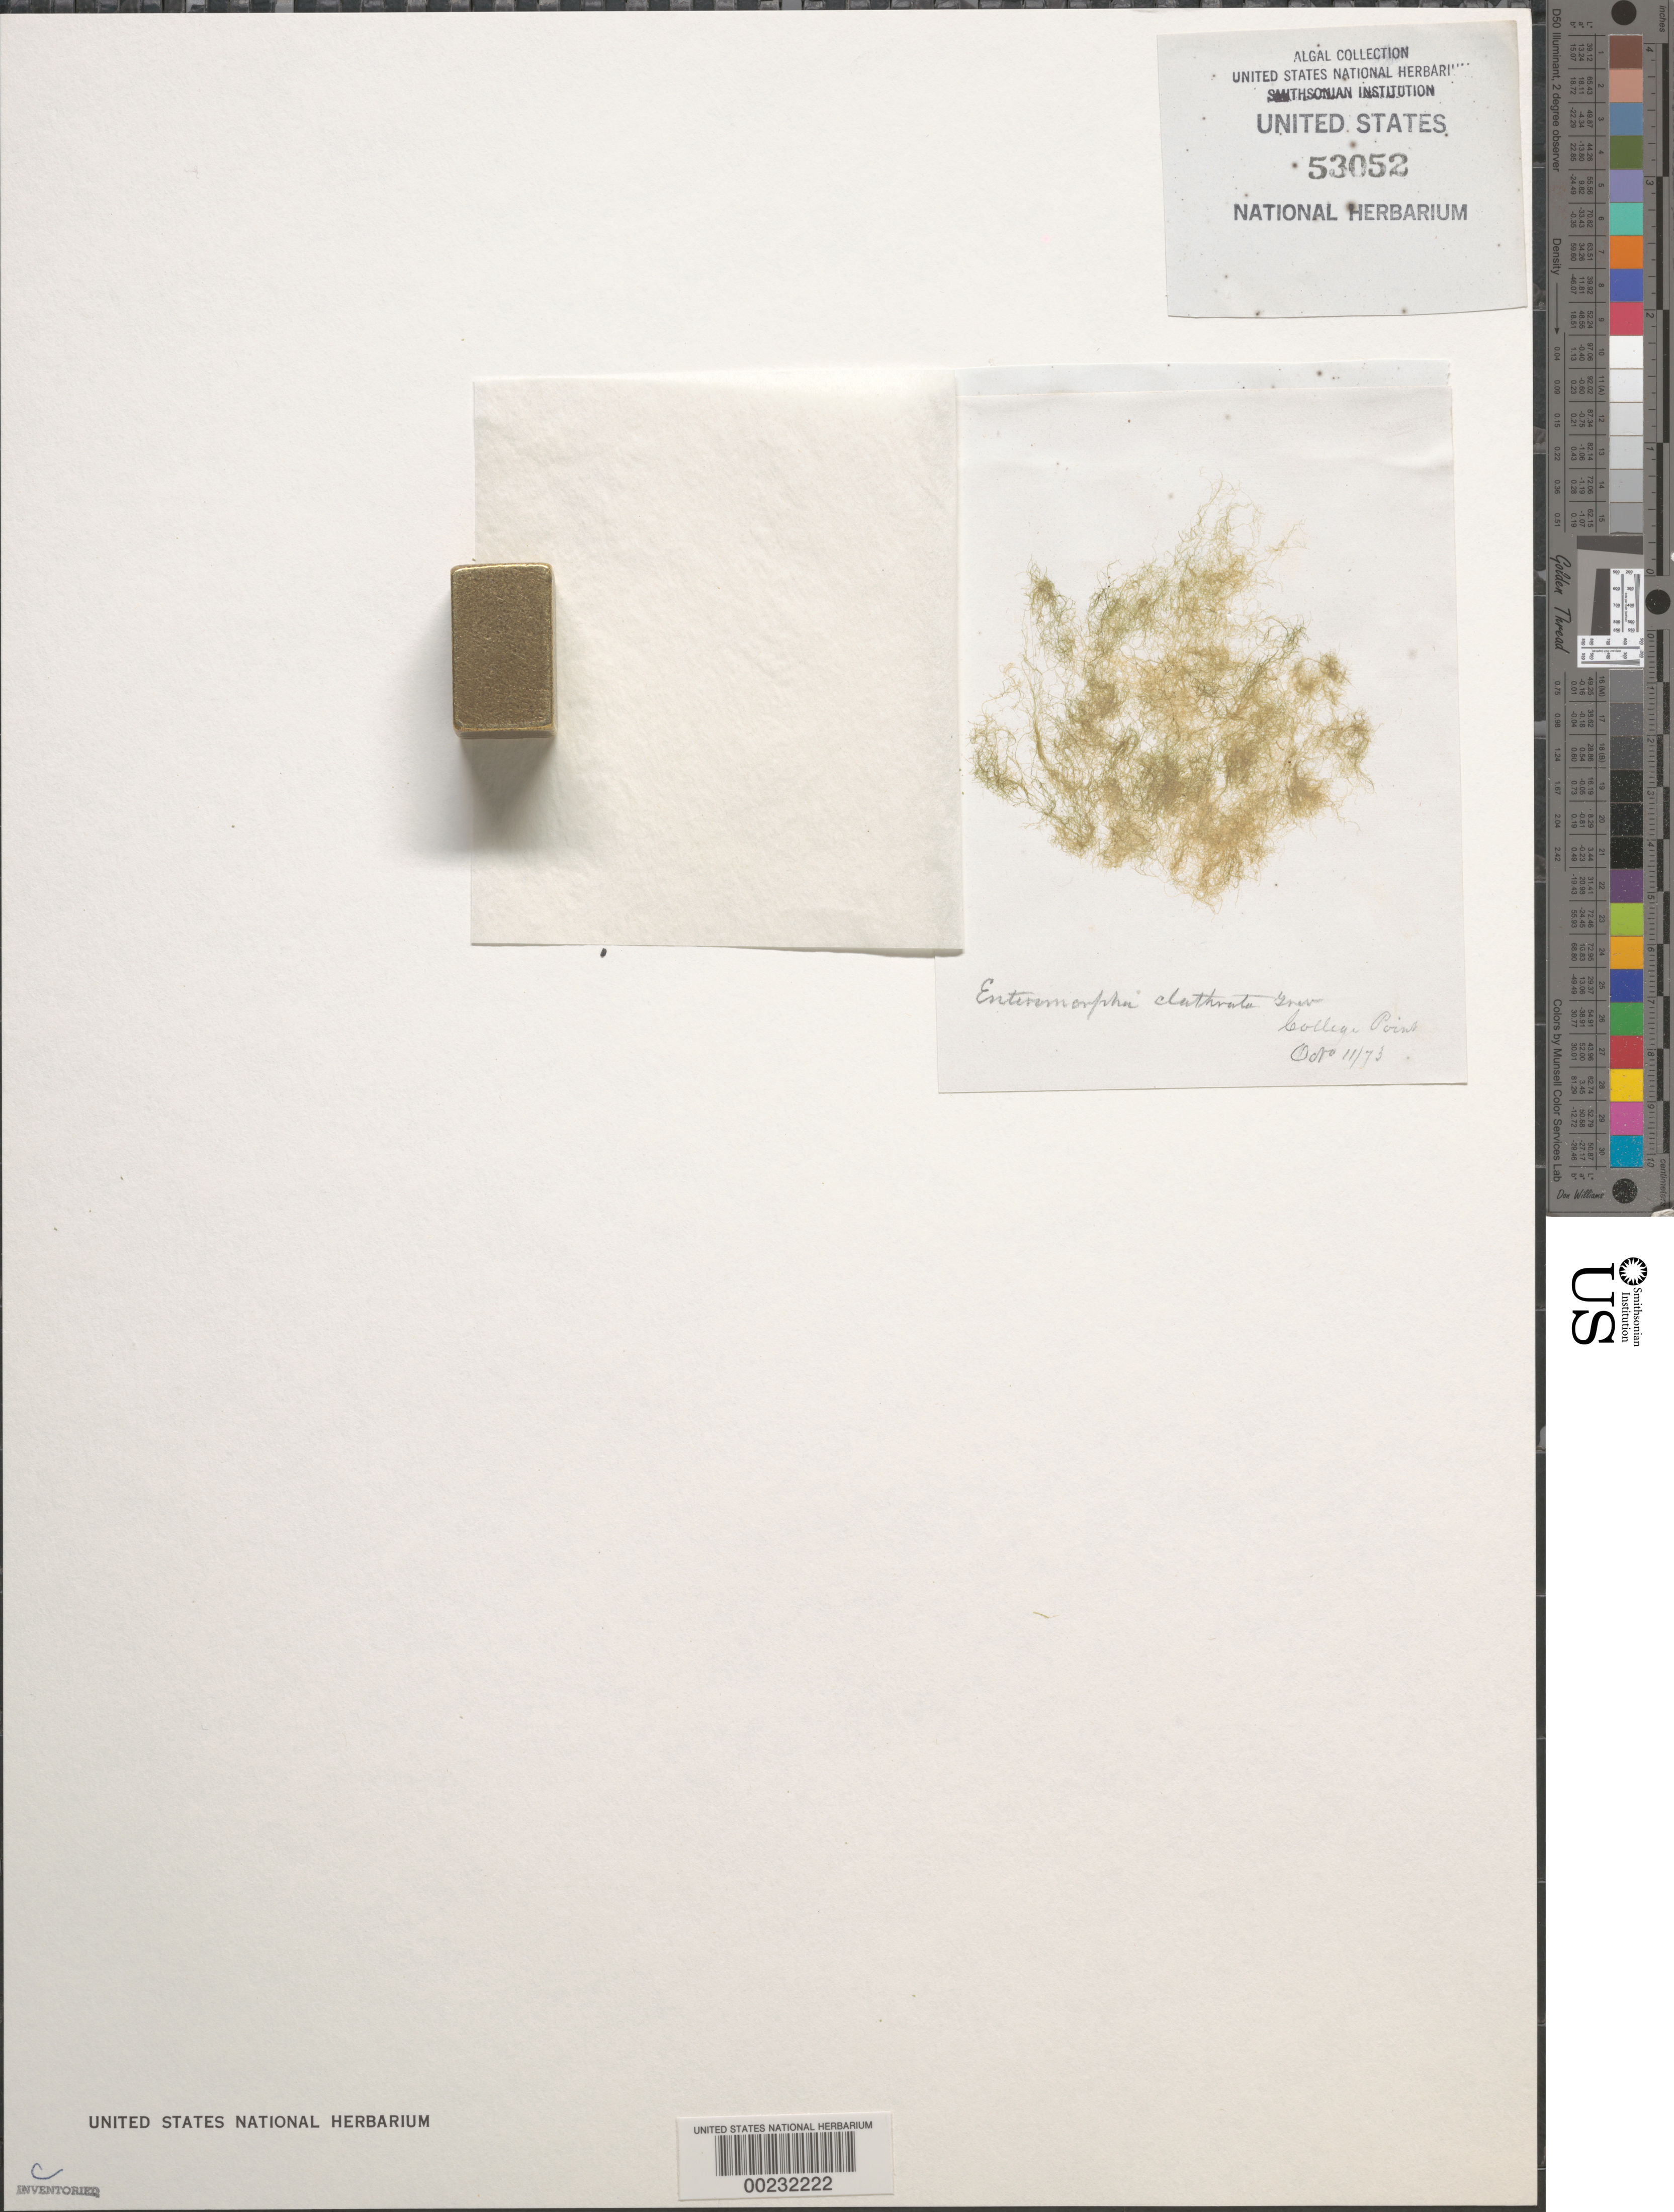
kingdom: Plantae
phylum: Chlorophyta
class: Ulvophyceae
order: Cladophorales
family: Cladophoraceae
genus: Cladophora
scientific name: Cladophora vagabunda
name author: (L.) C. Hoek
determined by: Algae name updating Project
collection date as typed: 11 Oct 1873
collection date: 1873-10-11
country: United States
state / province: New York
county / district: Queens County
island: Long Island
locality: College Point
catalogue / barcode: US 53052